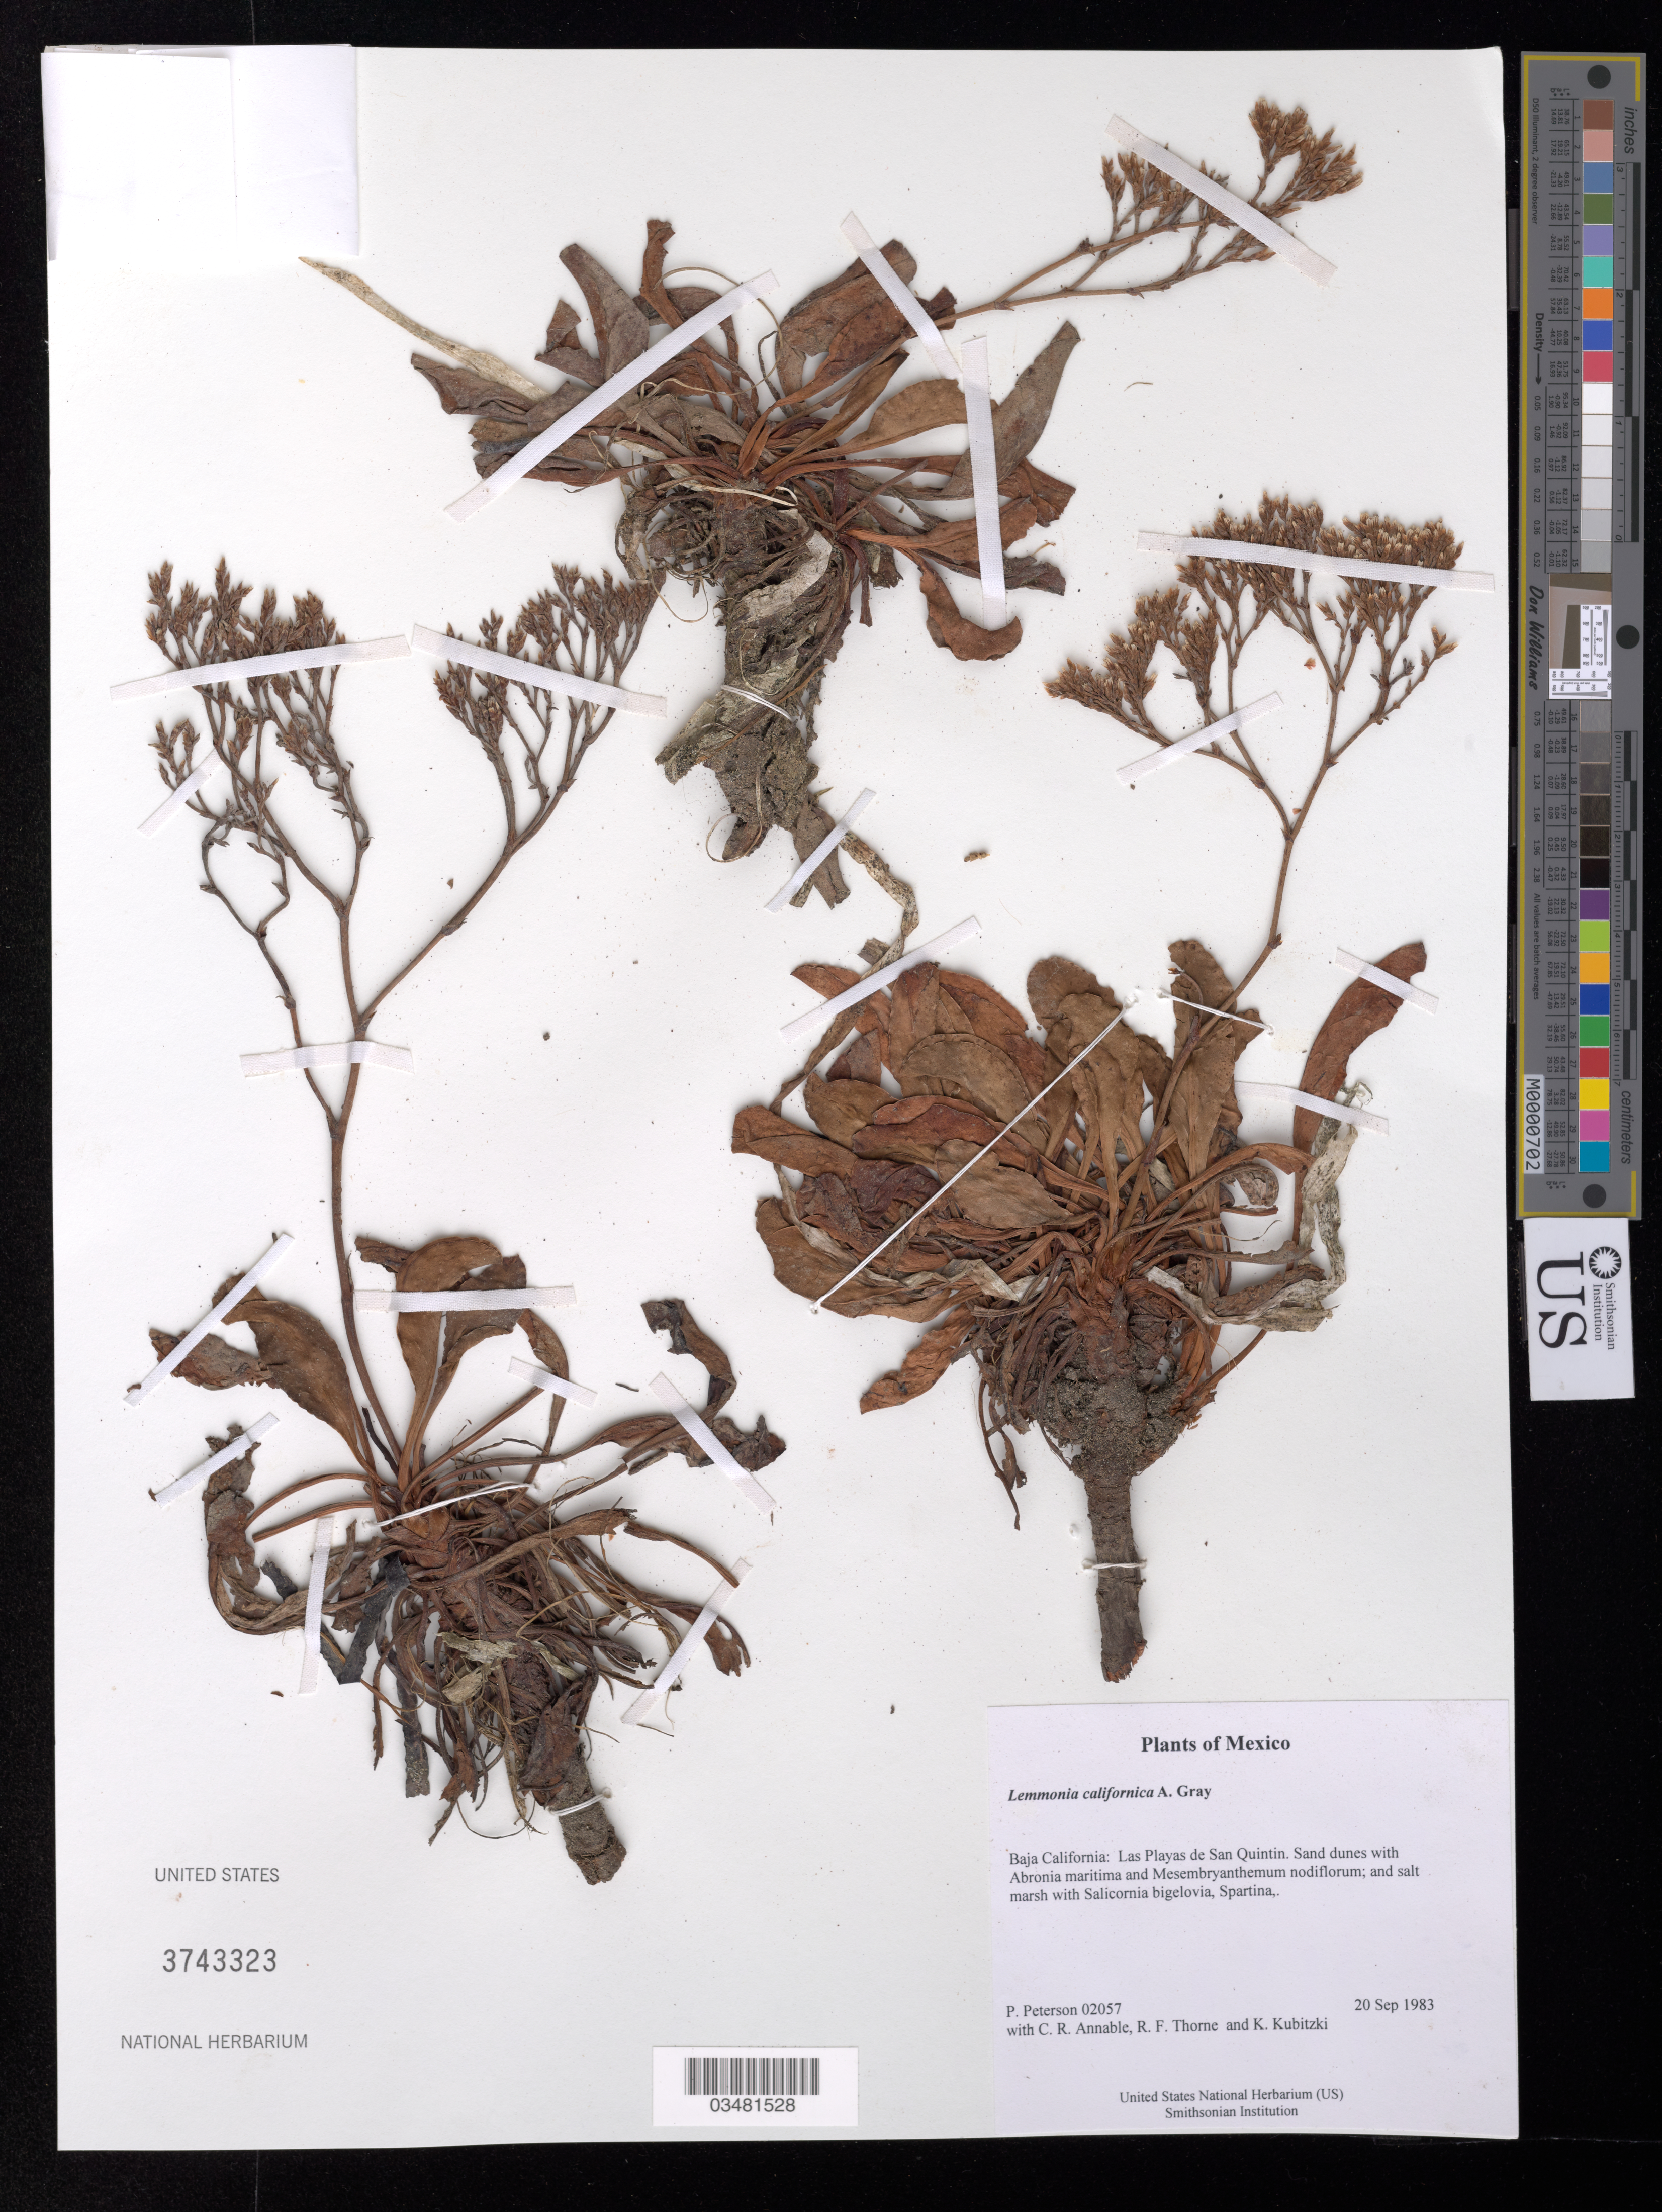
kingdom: Plantae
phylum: Tracheophyta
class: Magnoliopsida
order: Caryophyllales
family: Plumbaginaceae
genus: Limonium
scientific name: Limonium californicum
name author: (Boiss.) A. Heller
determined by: Strong, Mark T., (BOT), Smithsonian Institution - National Museum of Natural History (UNITED STATES)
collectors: P. M. Peterson, C. R. Annable, R. F. Thorne & K. Kubitzki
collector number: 02057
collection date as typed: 20 Sep 1983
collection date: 1983-09-20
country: Mexico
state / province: Baja California Norte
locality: Las Playas de San Quintin.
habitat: Sand dunes with Abronia maritima and Mesembryanthemum nodiflorum; and salt marsh with Salicornia bigelovia, Spartina,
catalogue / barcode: US 3743323